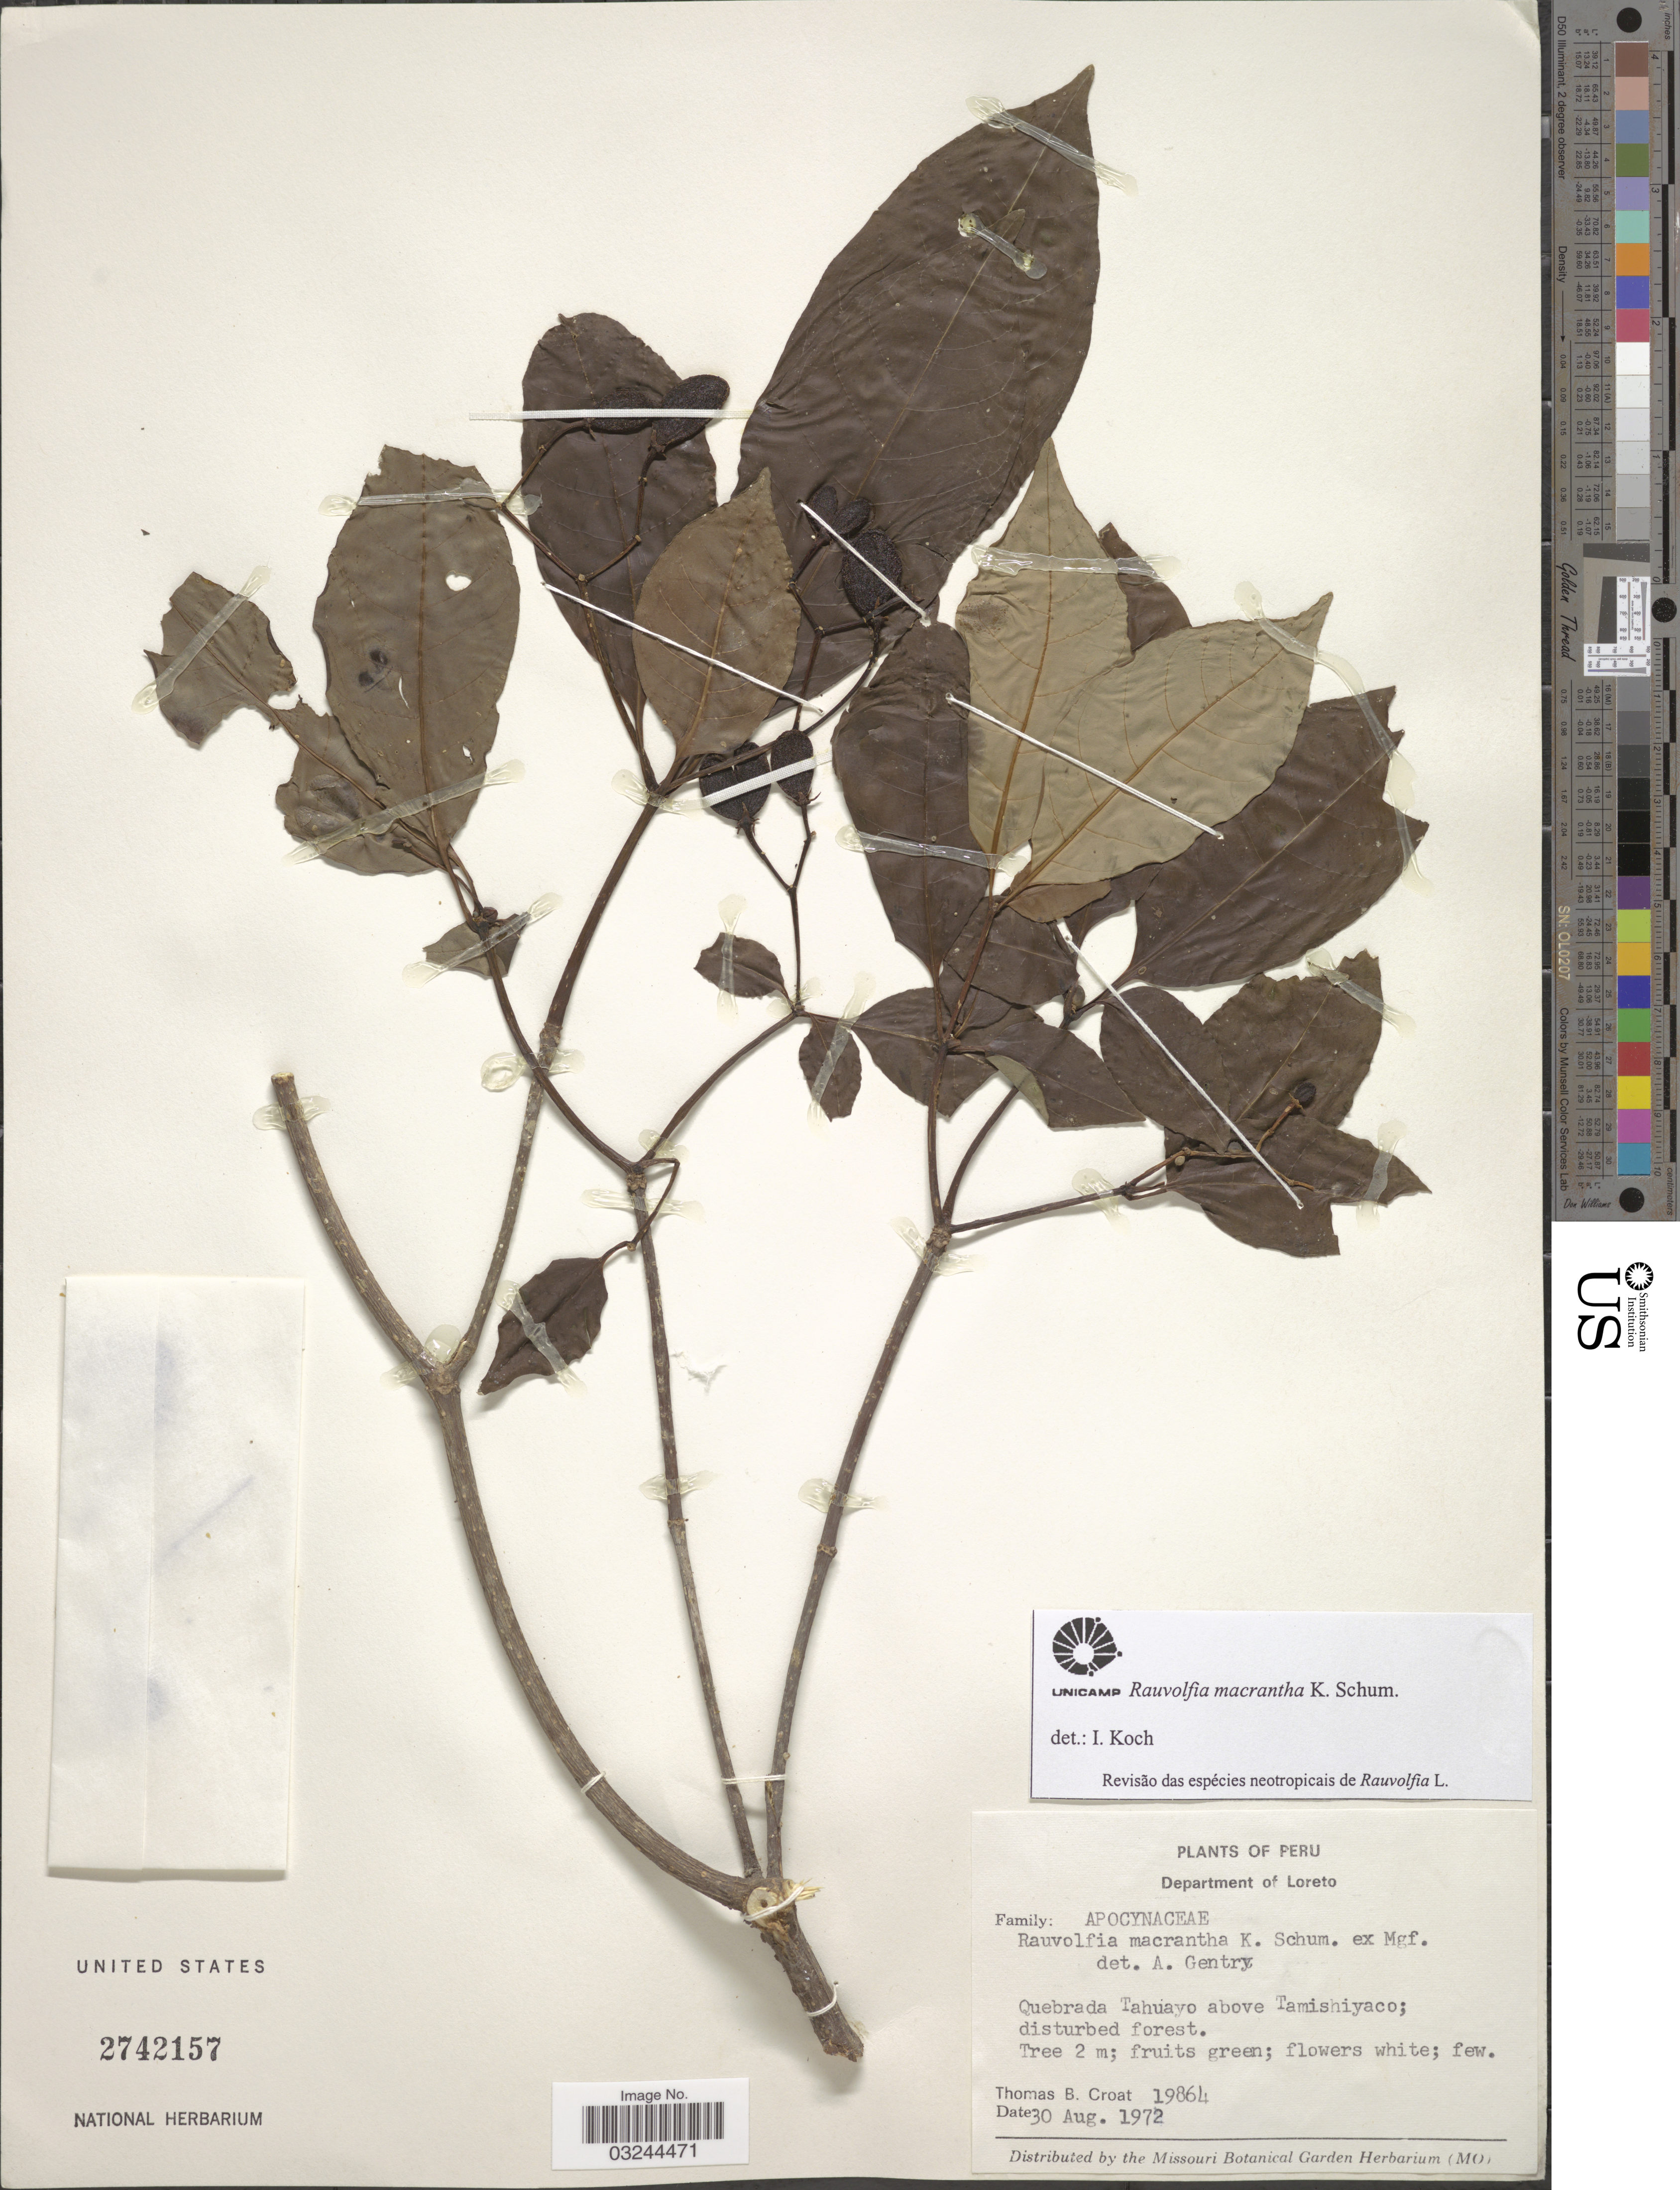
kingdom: Plantae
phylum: Tracheophyta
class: Magnoliopsida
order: Gentianales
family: Apocynaceae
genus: Rauvolfia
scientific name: Rauvolfia macrantha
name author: K. Schum. ex Markgr.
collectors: T. B. Croat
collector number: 19864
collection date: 1972-08-30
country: Peru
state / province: Loreto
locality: Department of Loreto. Quebrada Tahuayo above Tamishiyaco.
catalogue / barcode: US 2742157